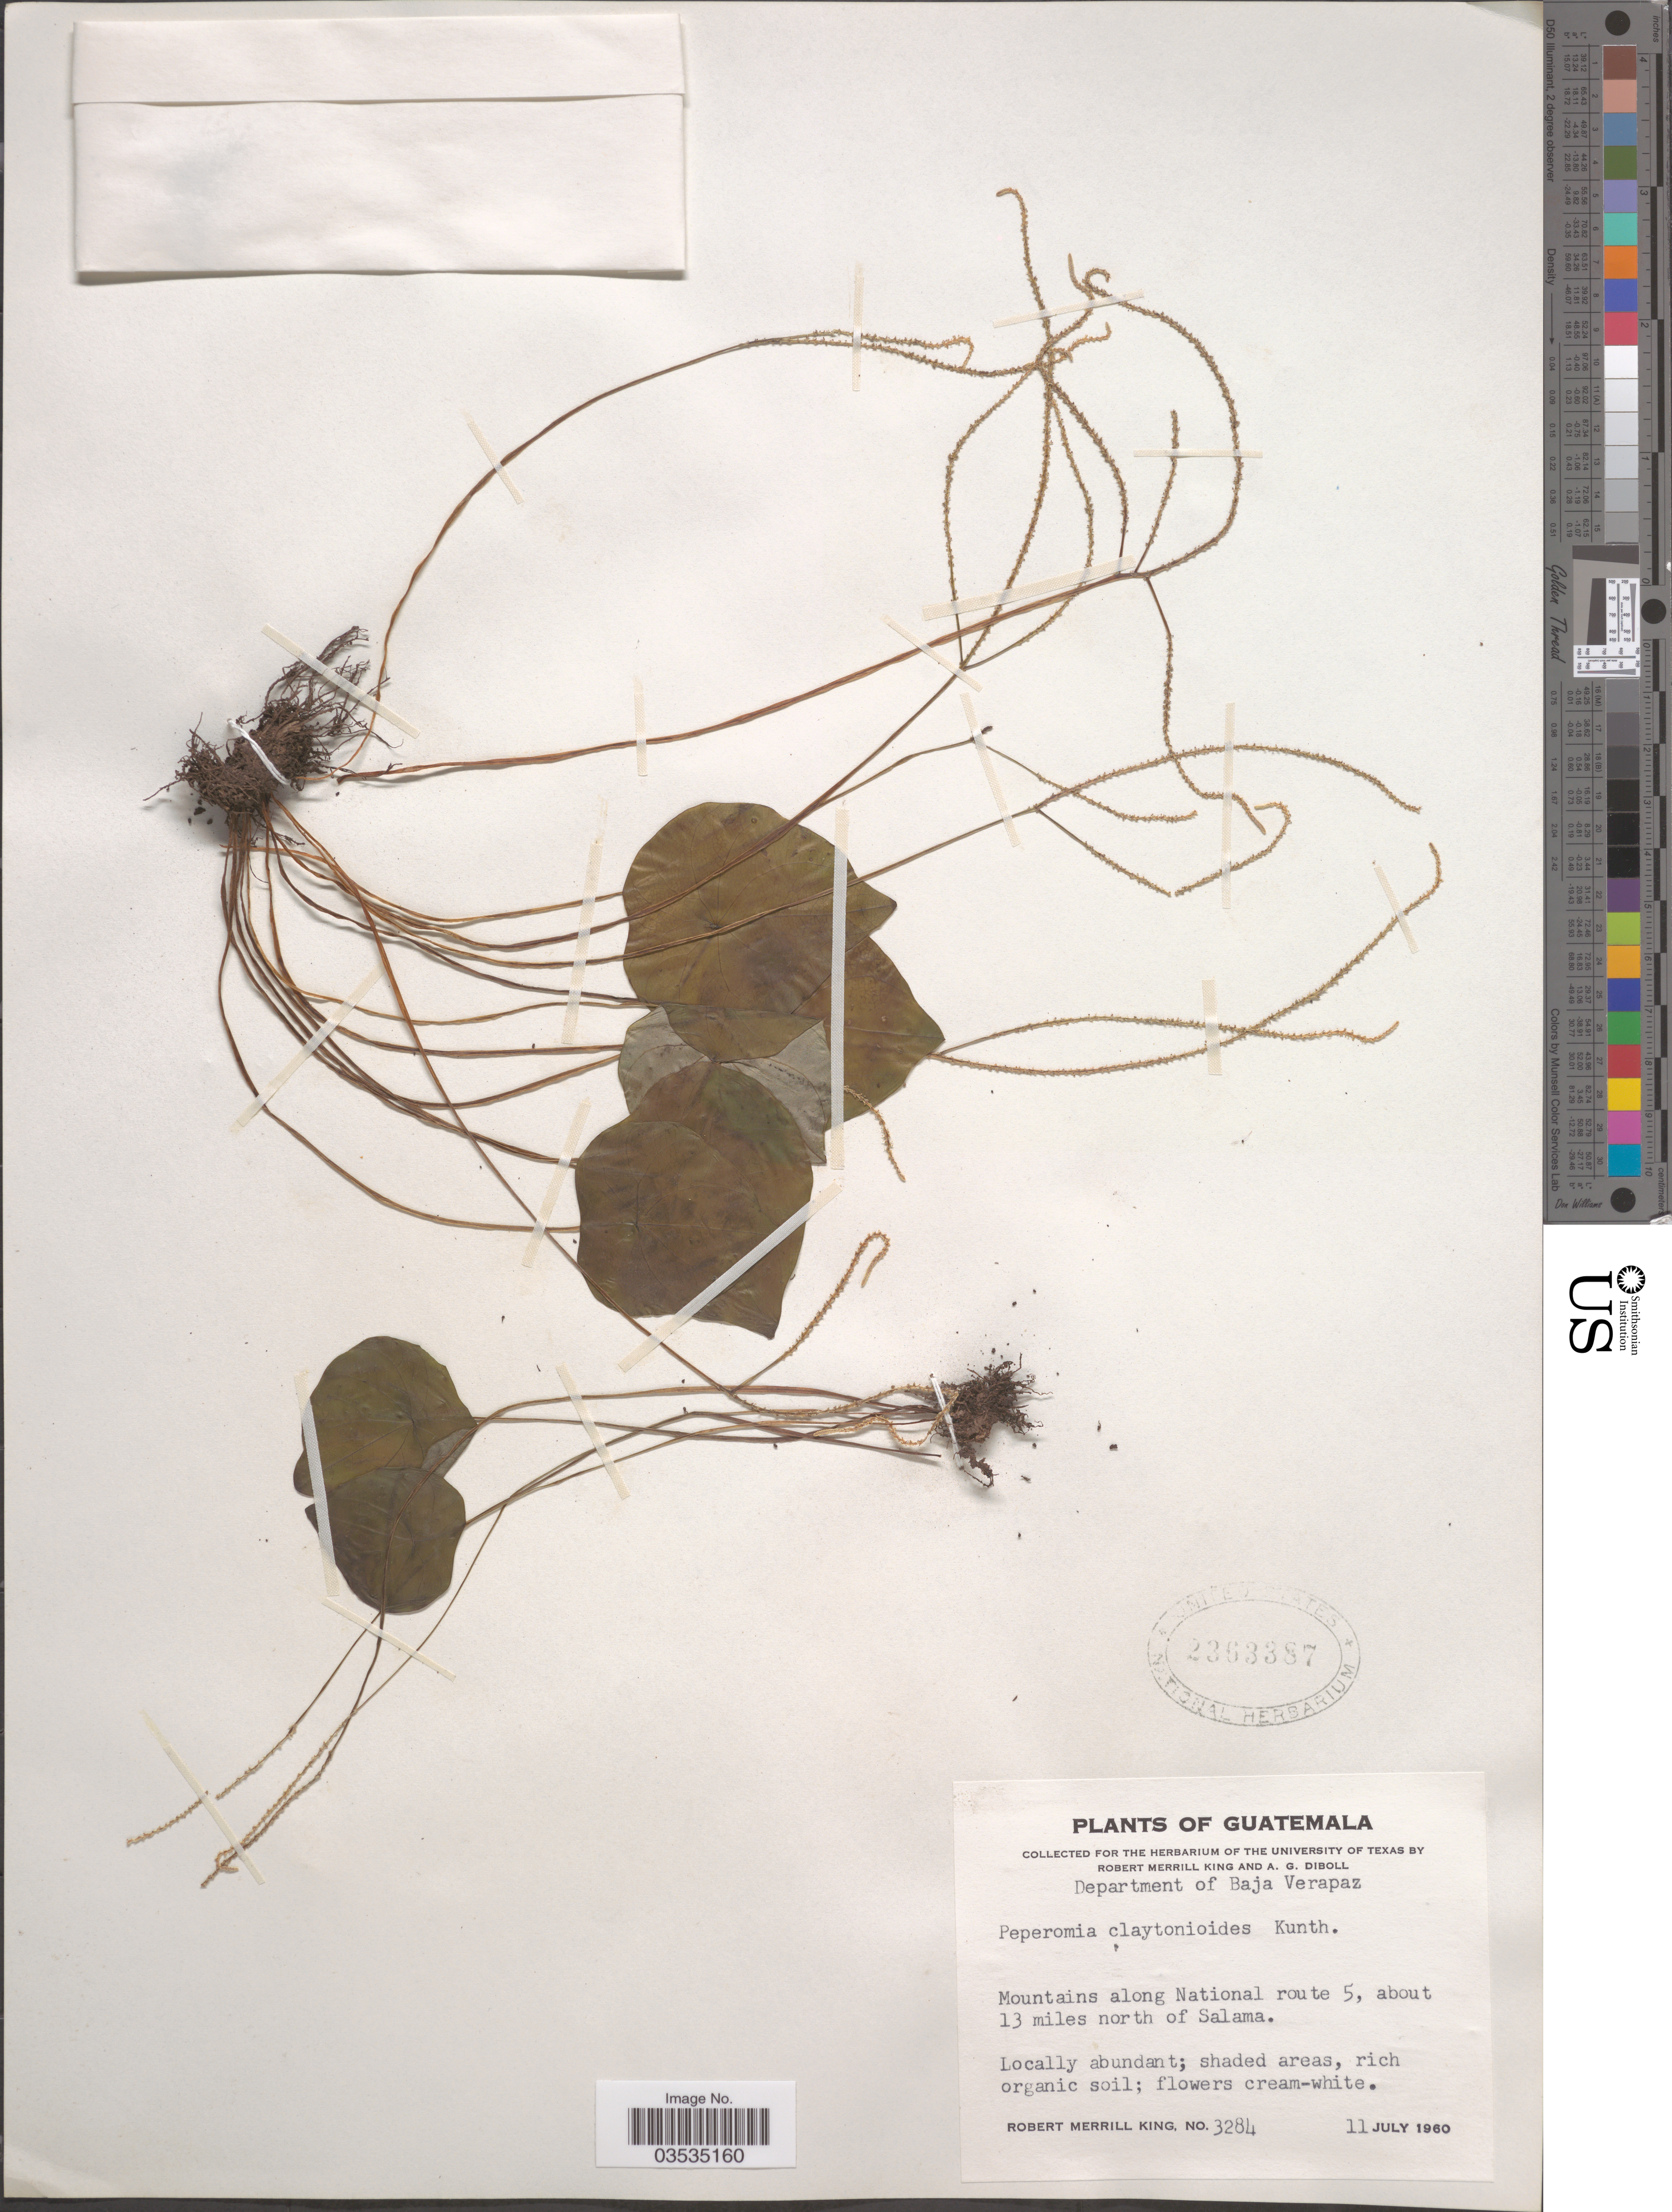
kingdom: Plantae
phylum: Tracheophyta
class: Magnoliopsida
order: Piperales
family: Piperaceae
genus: Peperomia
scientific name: Peperomia claytonioides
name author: Kunth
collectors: R. M. King & A. Diboll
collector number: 3284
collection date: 1960-07-11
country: Guatemala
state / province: Baja Verapaz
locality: Department of Baja Verapaz. Mountains along National route 5, about 13 miles north of Salama.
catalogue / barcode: US 2363387